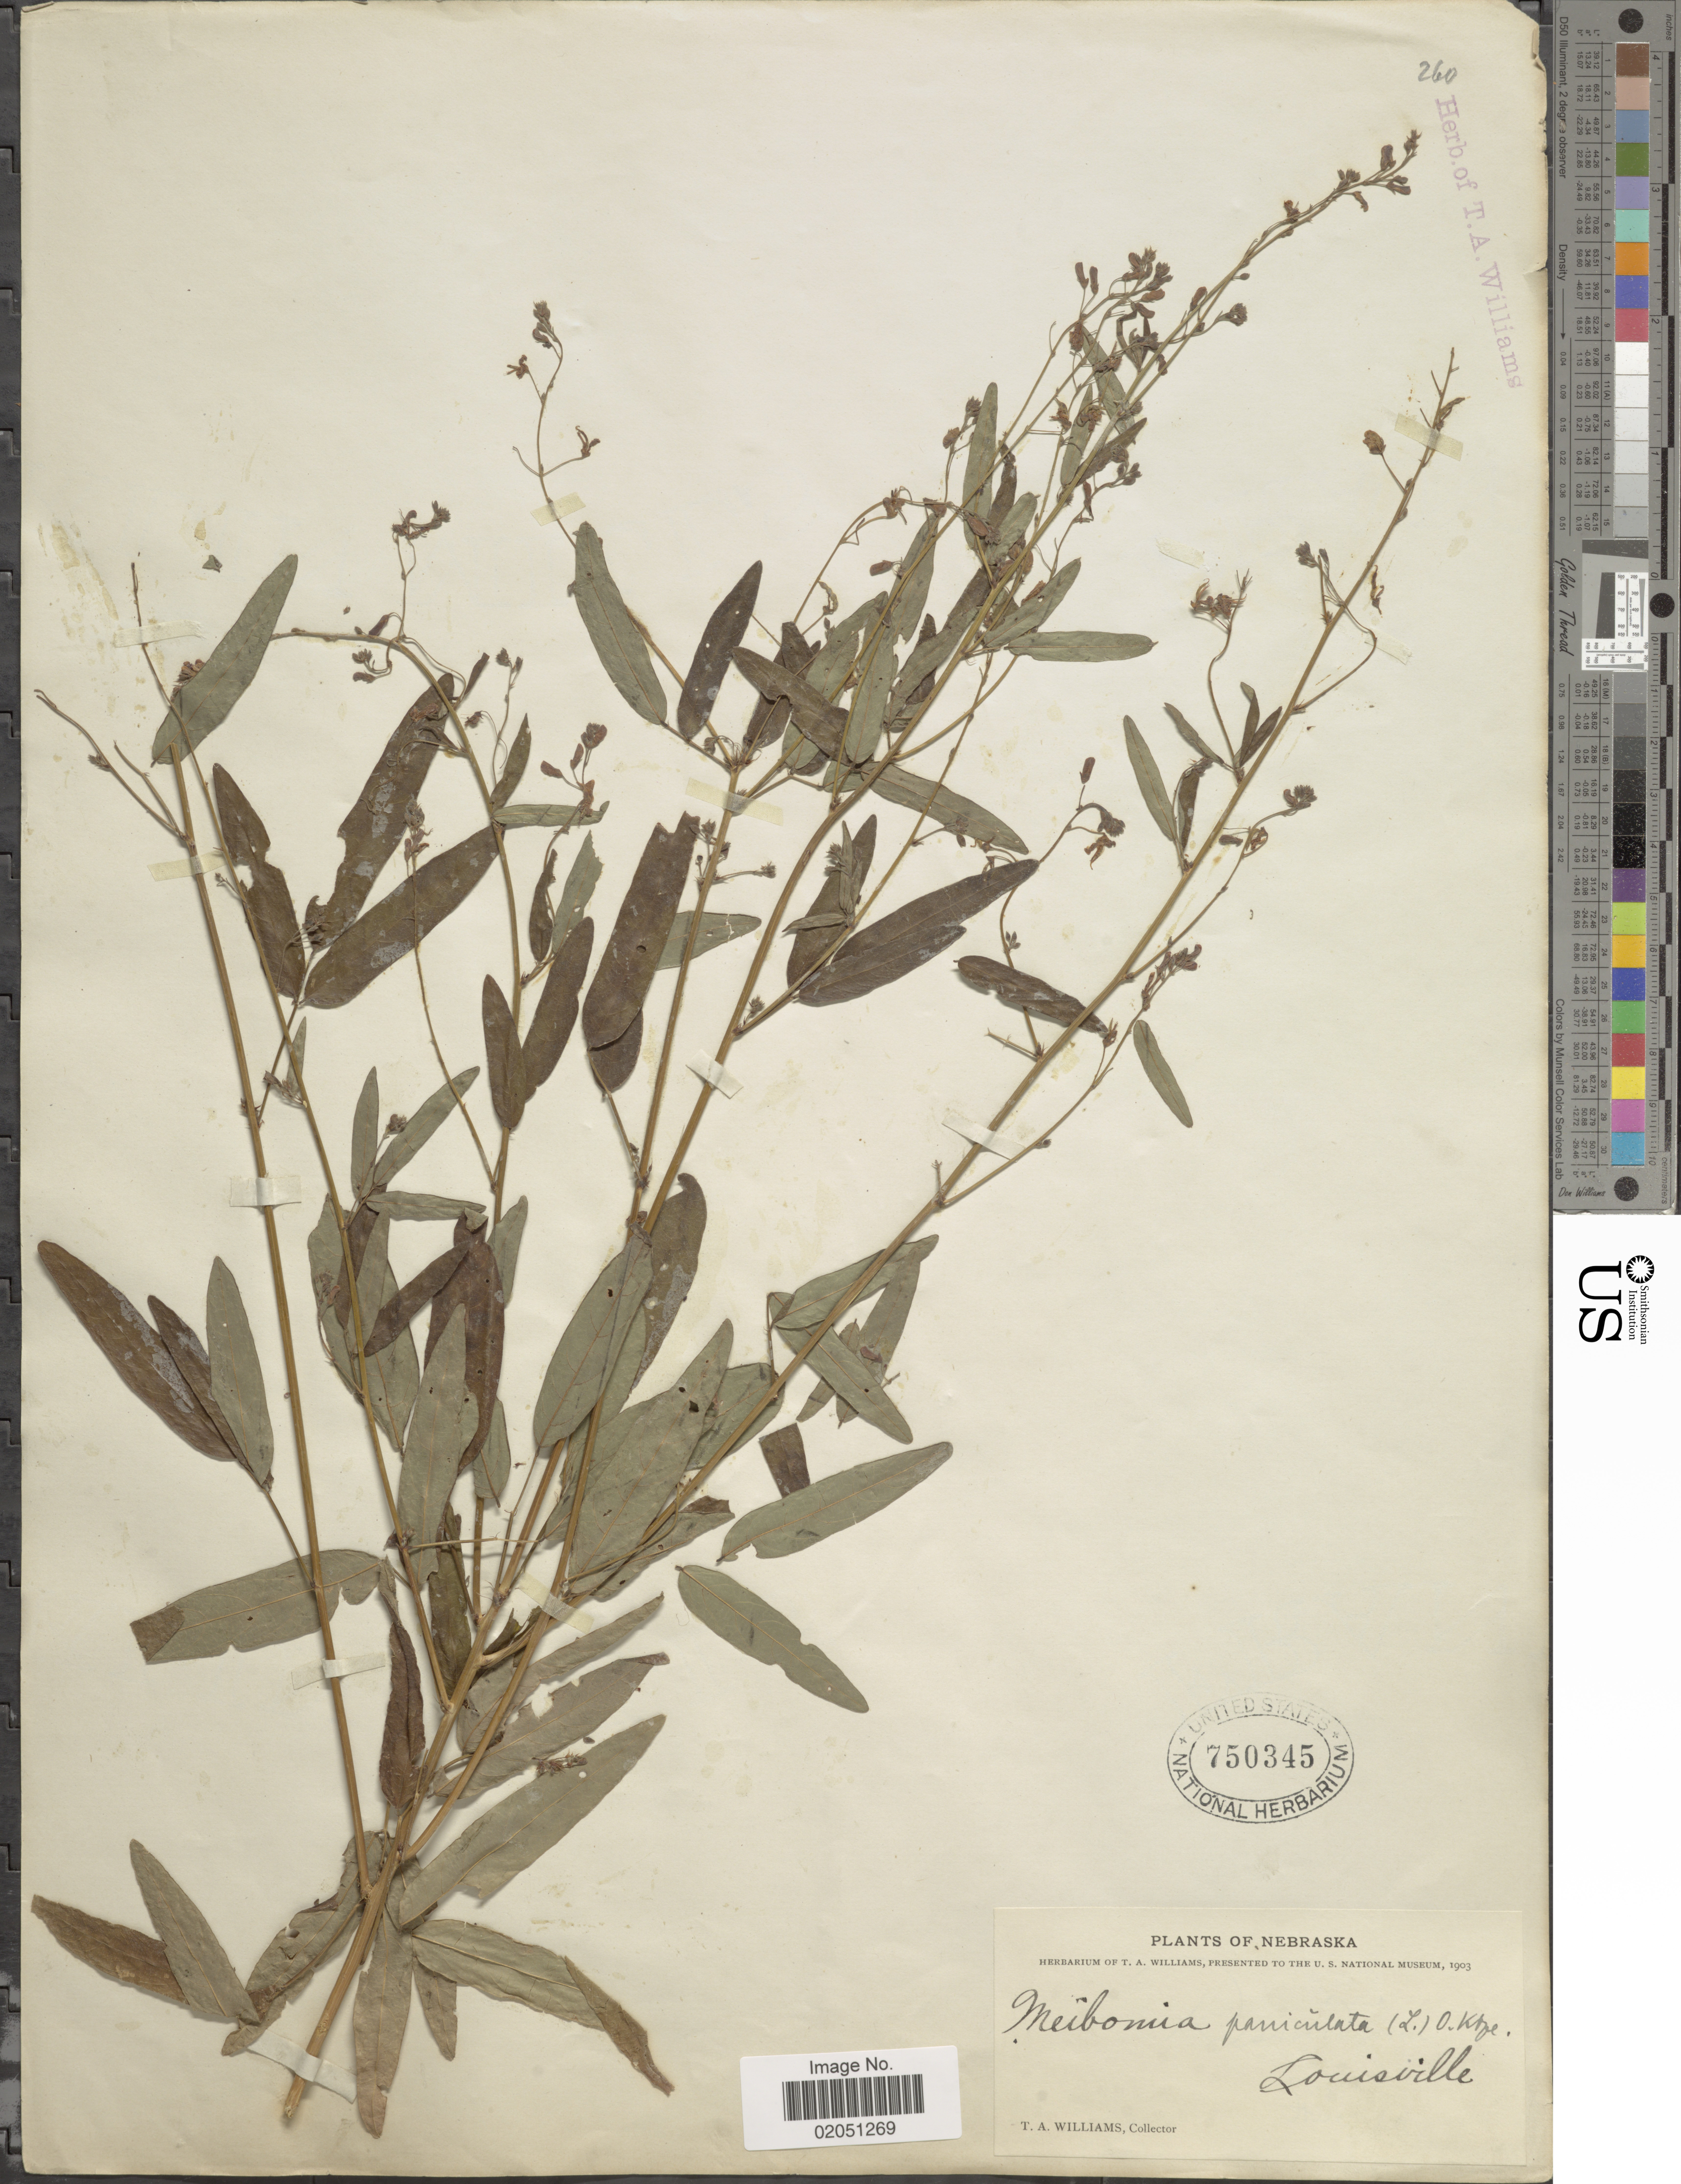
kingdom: Plantae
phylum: Tracheophyta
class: Magnoliopsida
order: Fabales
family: Fabaceae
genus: Desmodium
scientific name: Desmodium paniculatum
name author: (L.) DC.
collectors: T. A. Williams (herbarium)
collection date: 1903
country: United States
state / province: Nebraska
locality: Louisville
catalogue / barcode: US 750345